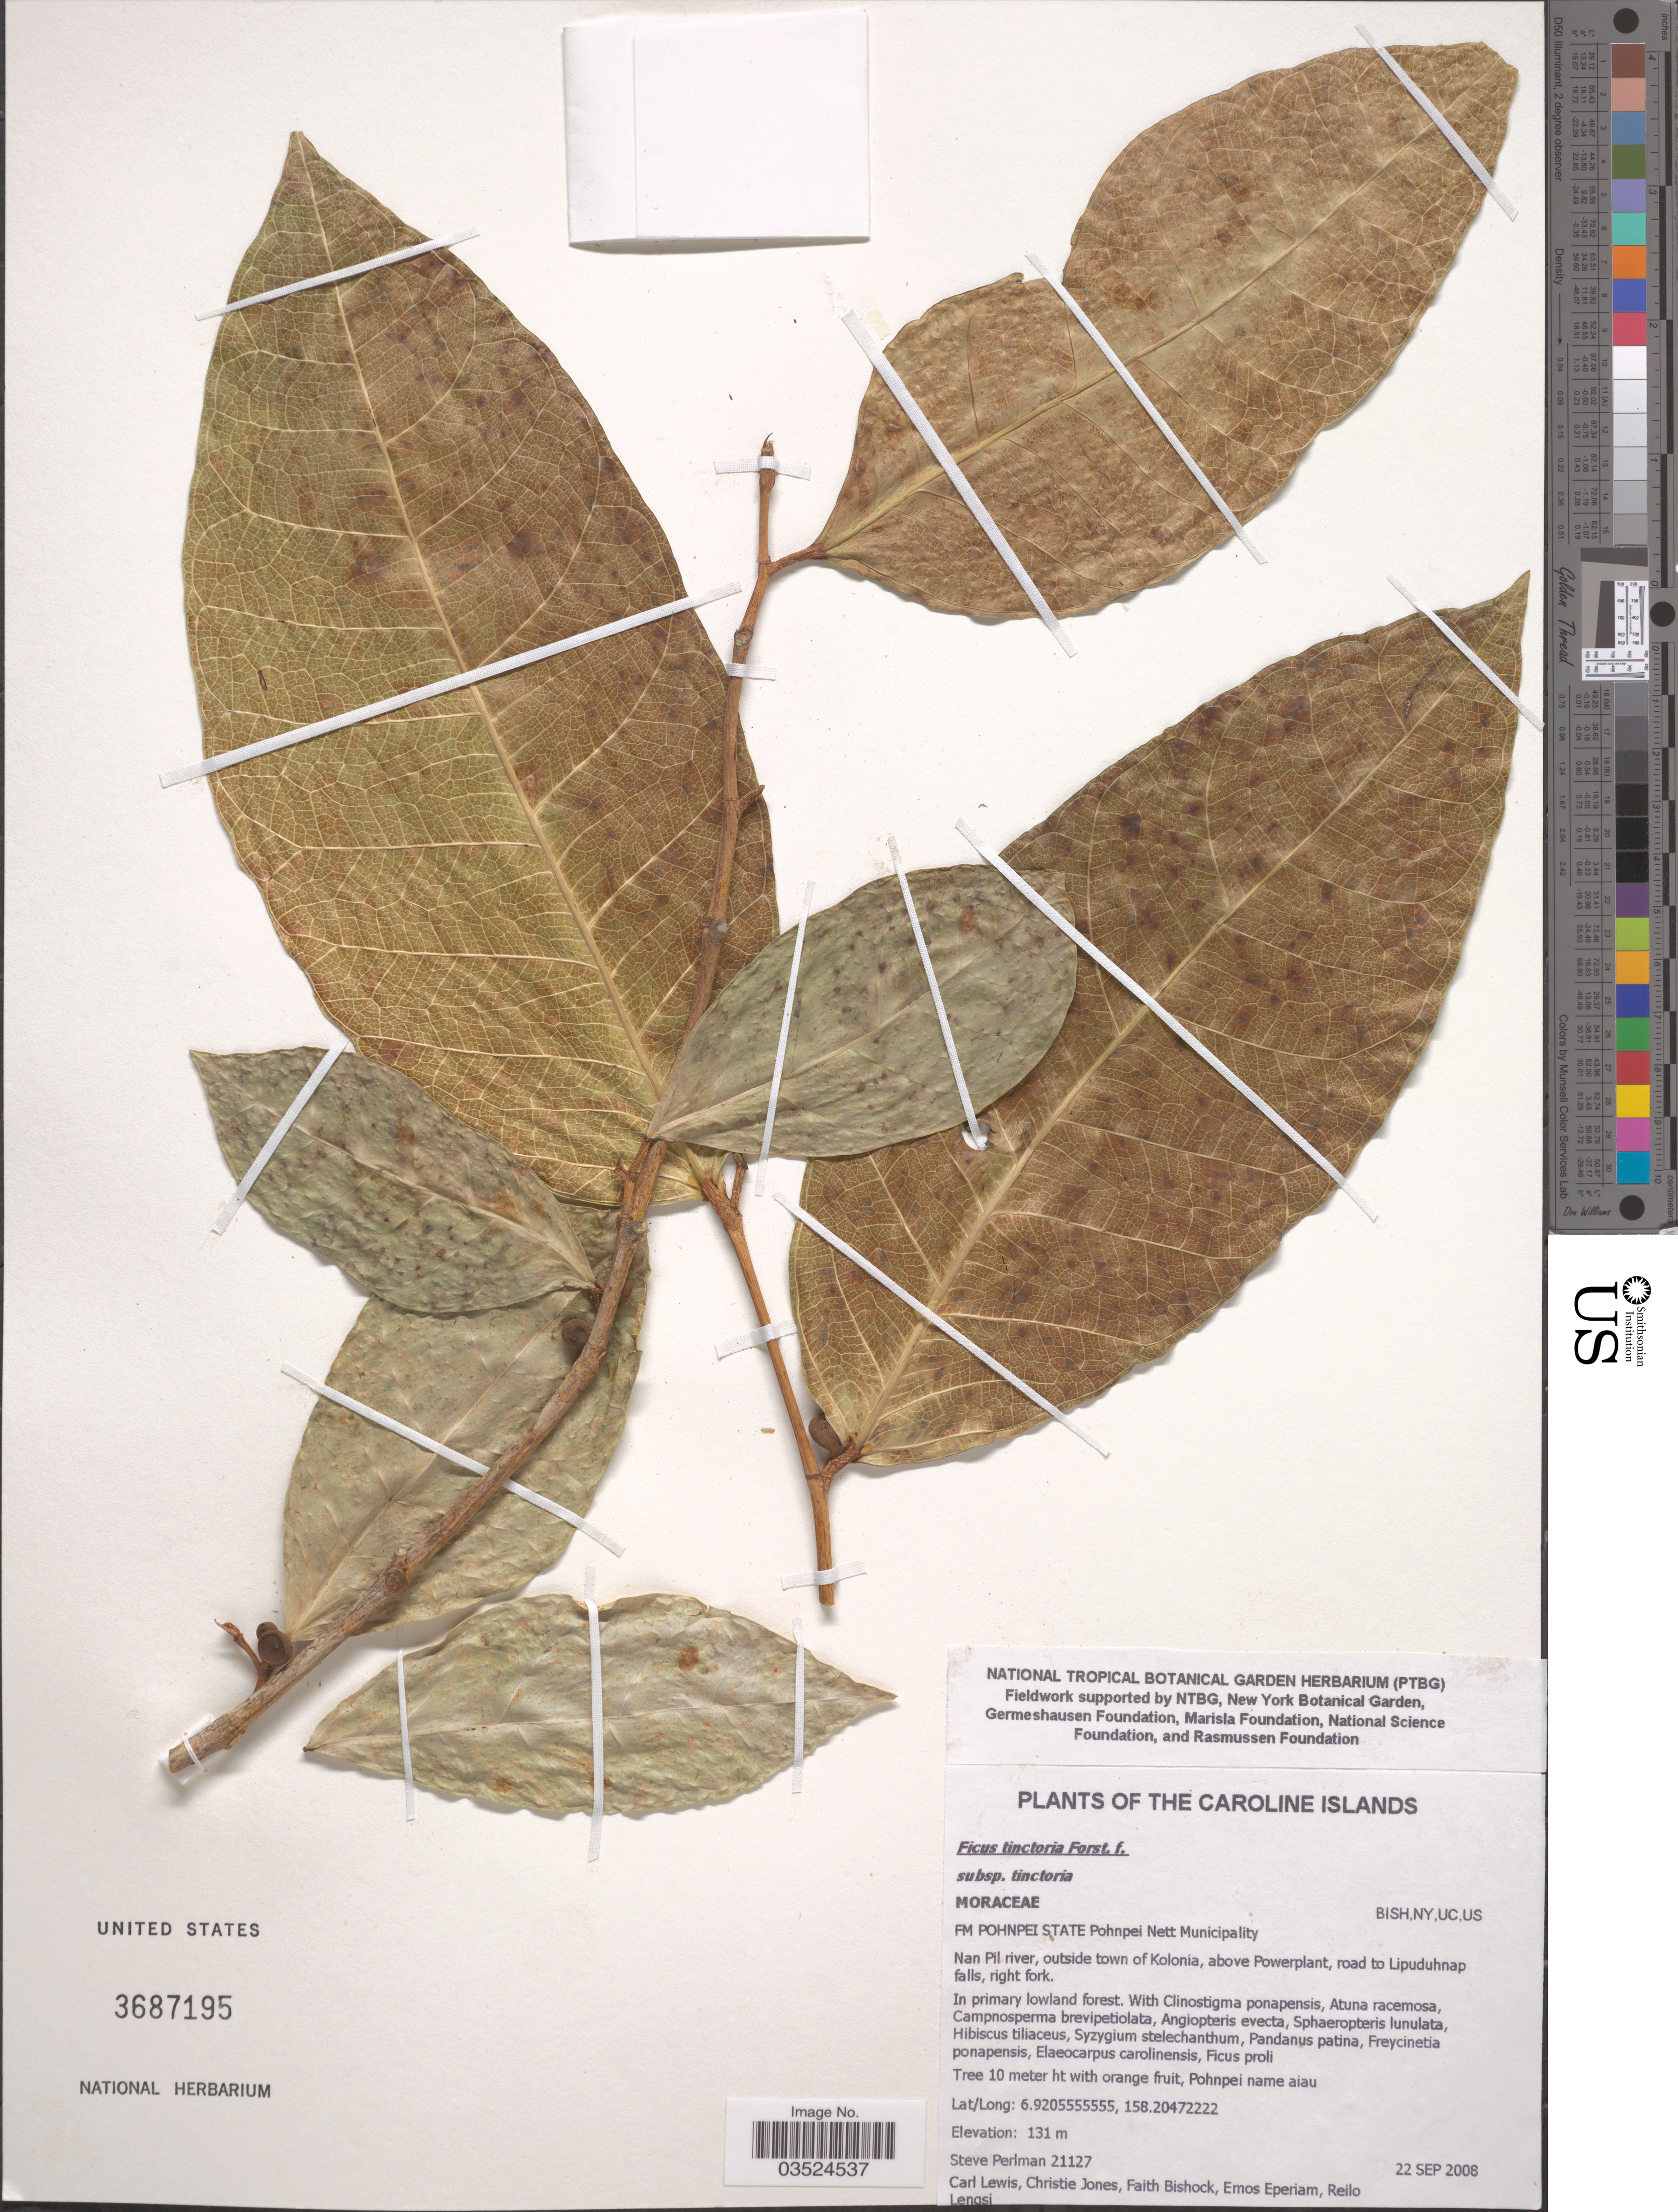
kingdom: Plantae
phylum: Tracheophyta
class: Magnoliopsida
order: Rosales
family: Moraceae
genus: Ficus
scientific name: Ficus tinctoria subsp. tinctoria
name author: G. Forst.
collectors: S. Perlman, C. Lewis, Carleen Jones, F. Bishock & et al.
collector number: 21127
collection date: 2008-09-22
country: Micronesia, Federated States of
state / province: Pohnpei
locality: The Caroline Islands. FM Pohnpei State Pohnpei Nett Municipality. Nan Pil river, outside town of Kolonia, above Powerplant, road to Lipuduhnap falls, right fork.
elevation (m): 131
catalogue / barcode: US 3687195